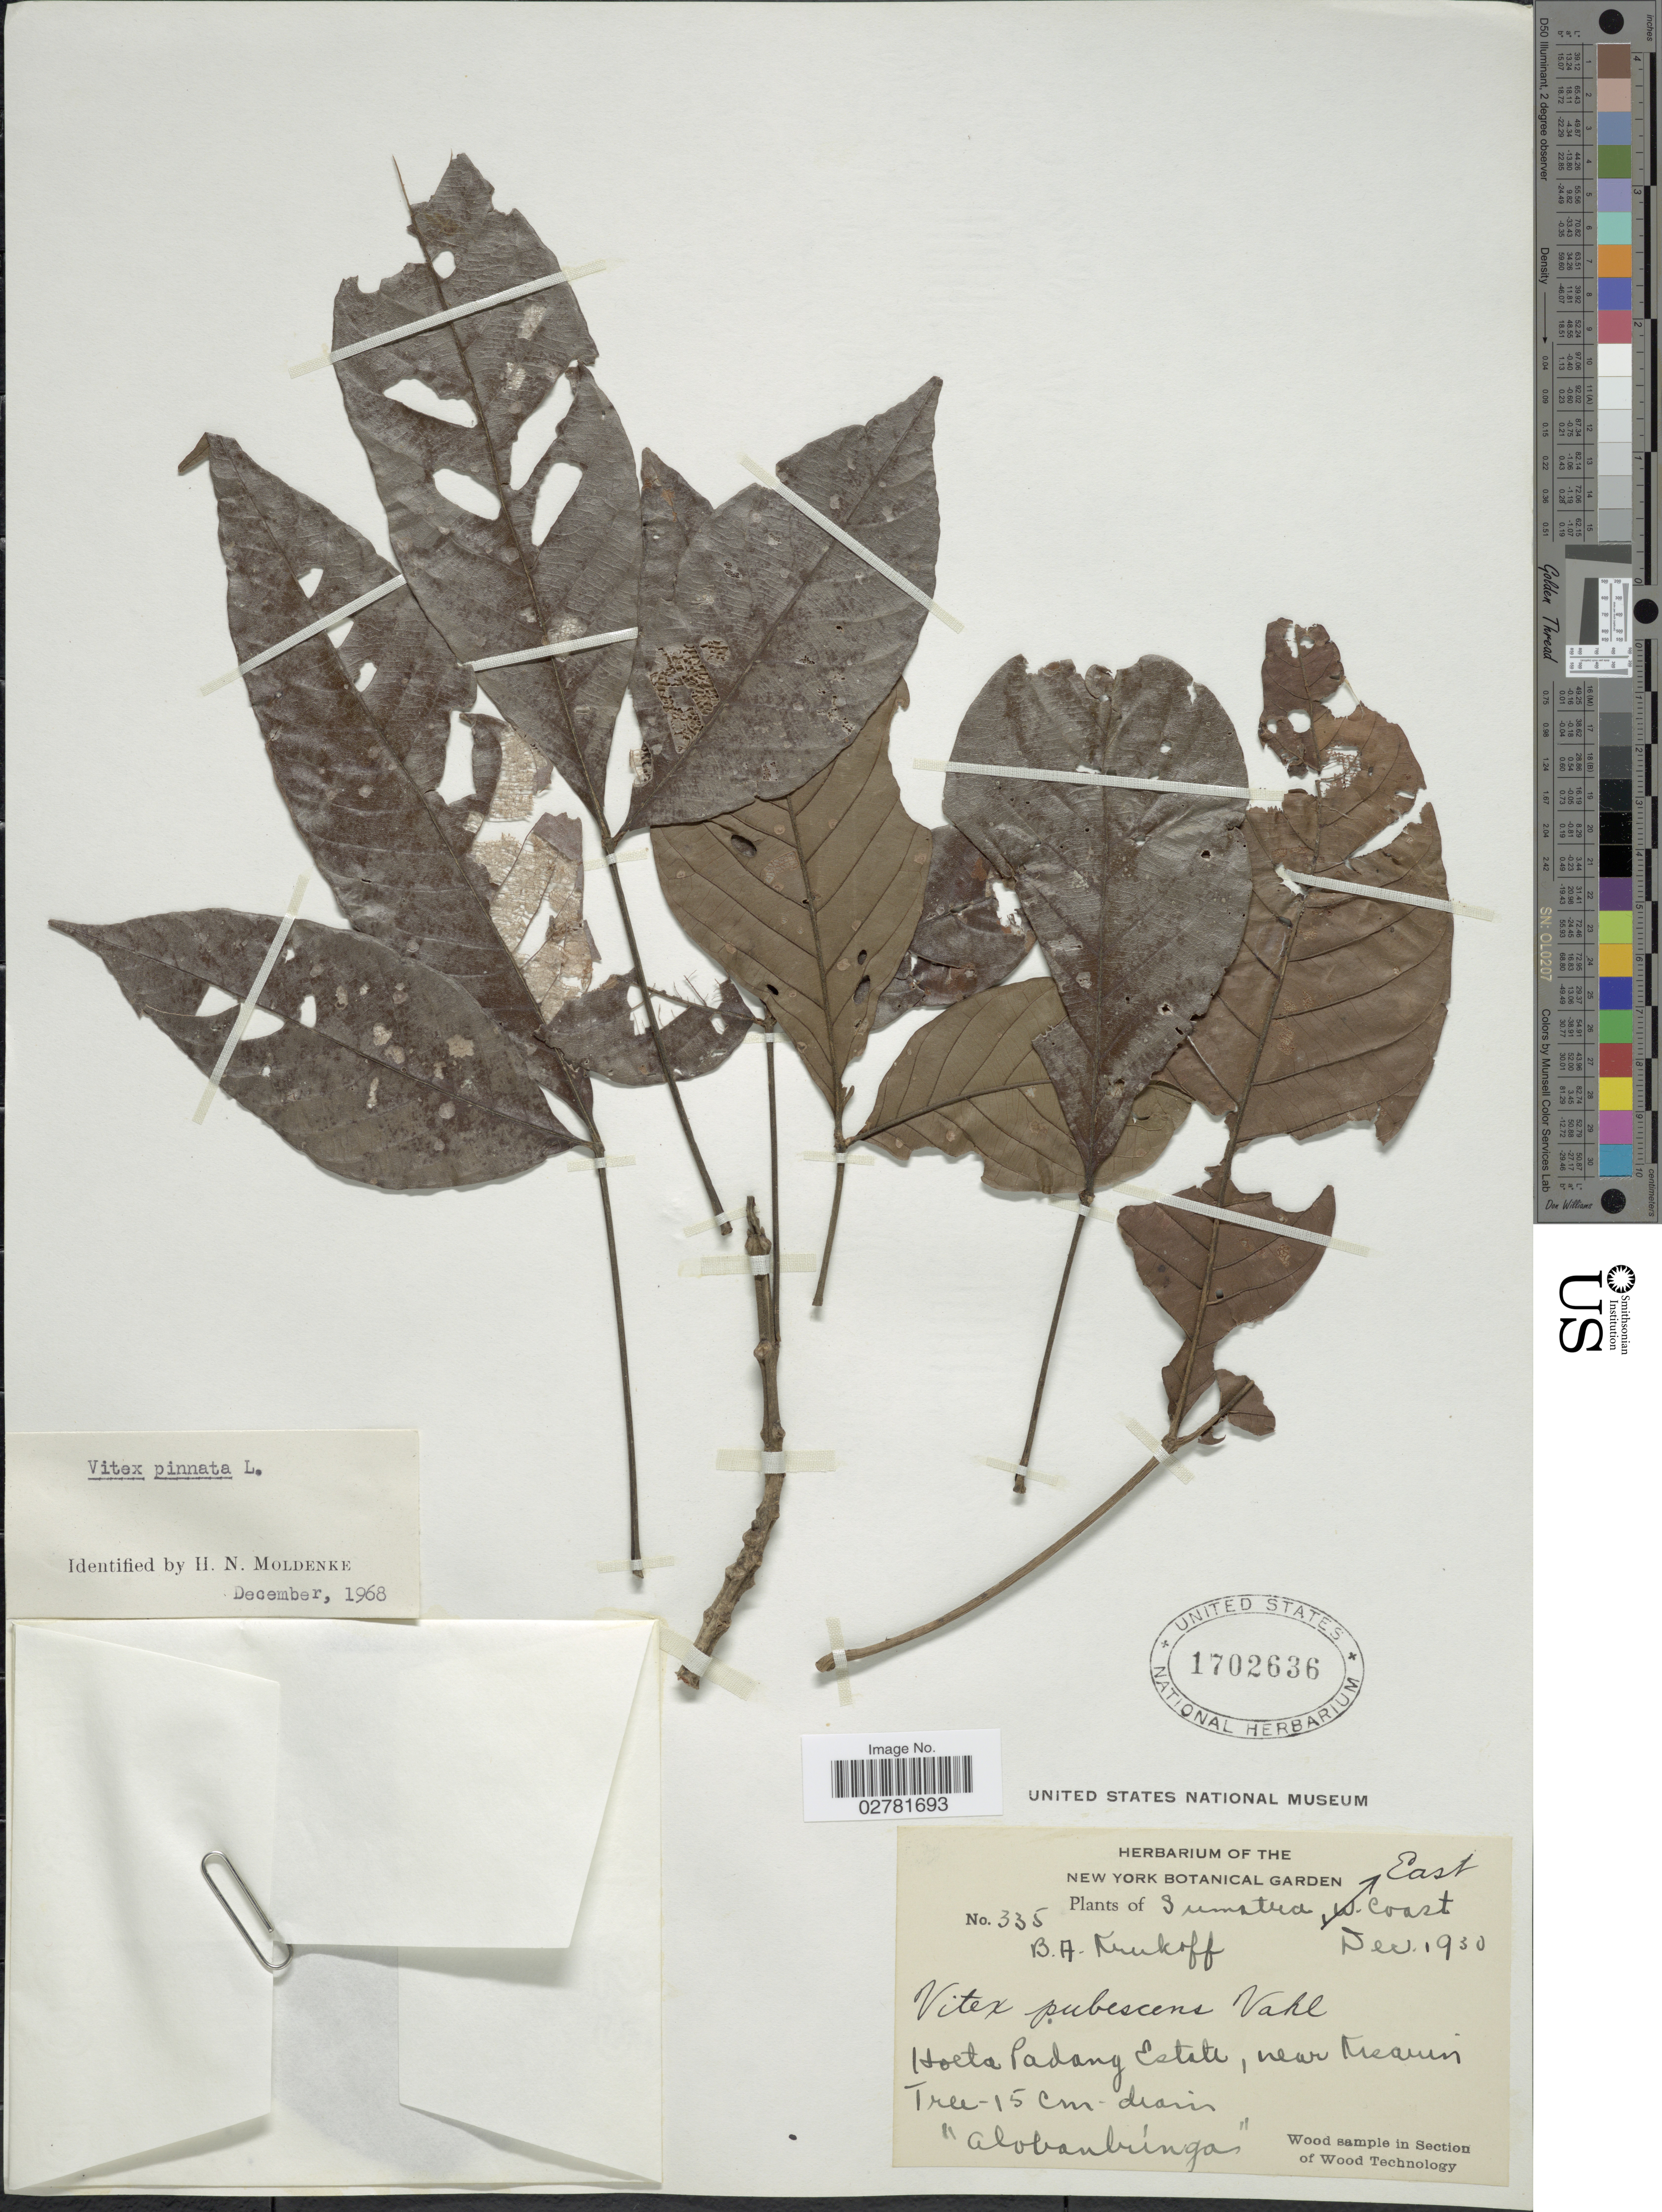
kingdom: Plantae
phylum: Tracheophyta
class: Magnoliopsida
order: Lamiales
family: Lamiaceae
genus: Vitex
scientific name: Vitex pinnata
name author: L.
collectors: B. A. Krukoff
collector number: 335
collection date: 1930-12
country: Indonesia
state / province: Sumatra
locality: East Coast. Hoeta Padang Estate, near Kisarin.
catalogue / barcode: US 1702636